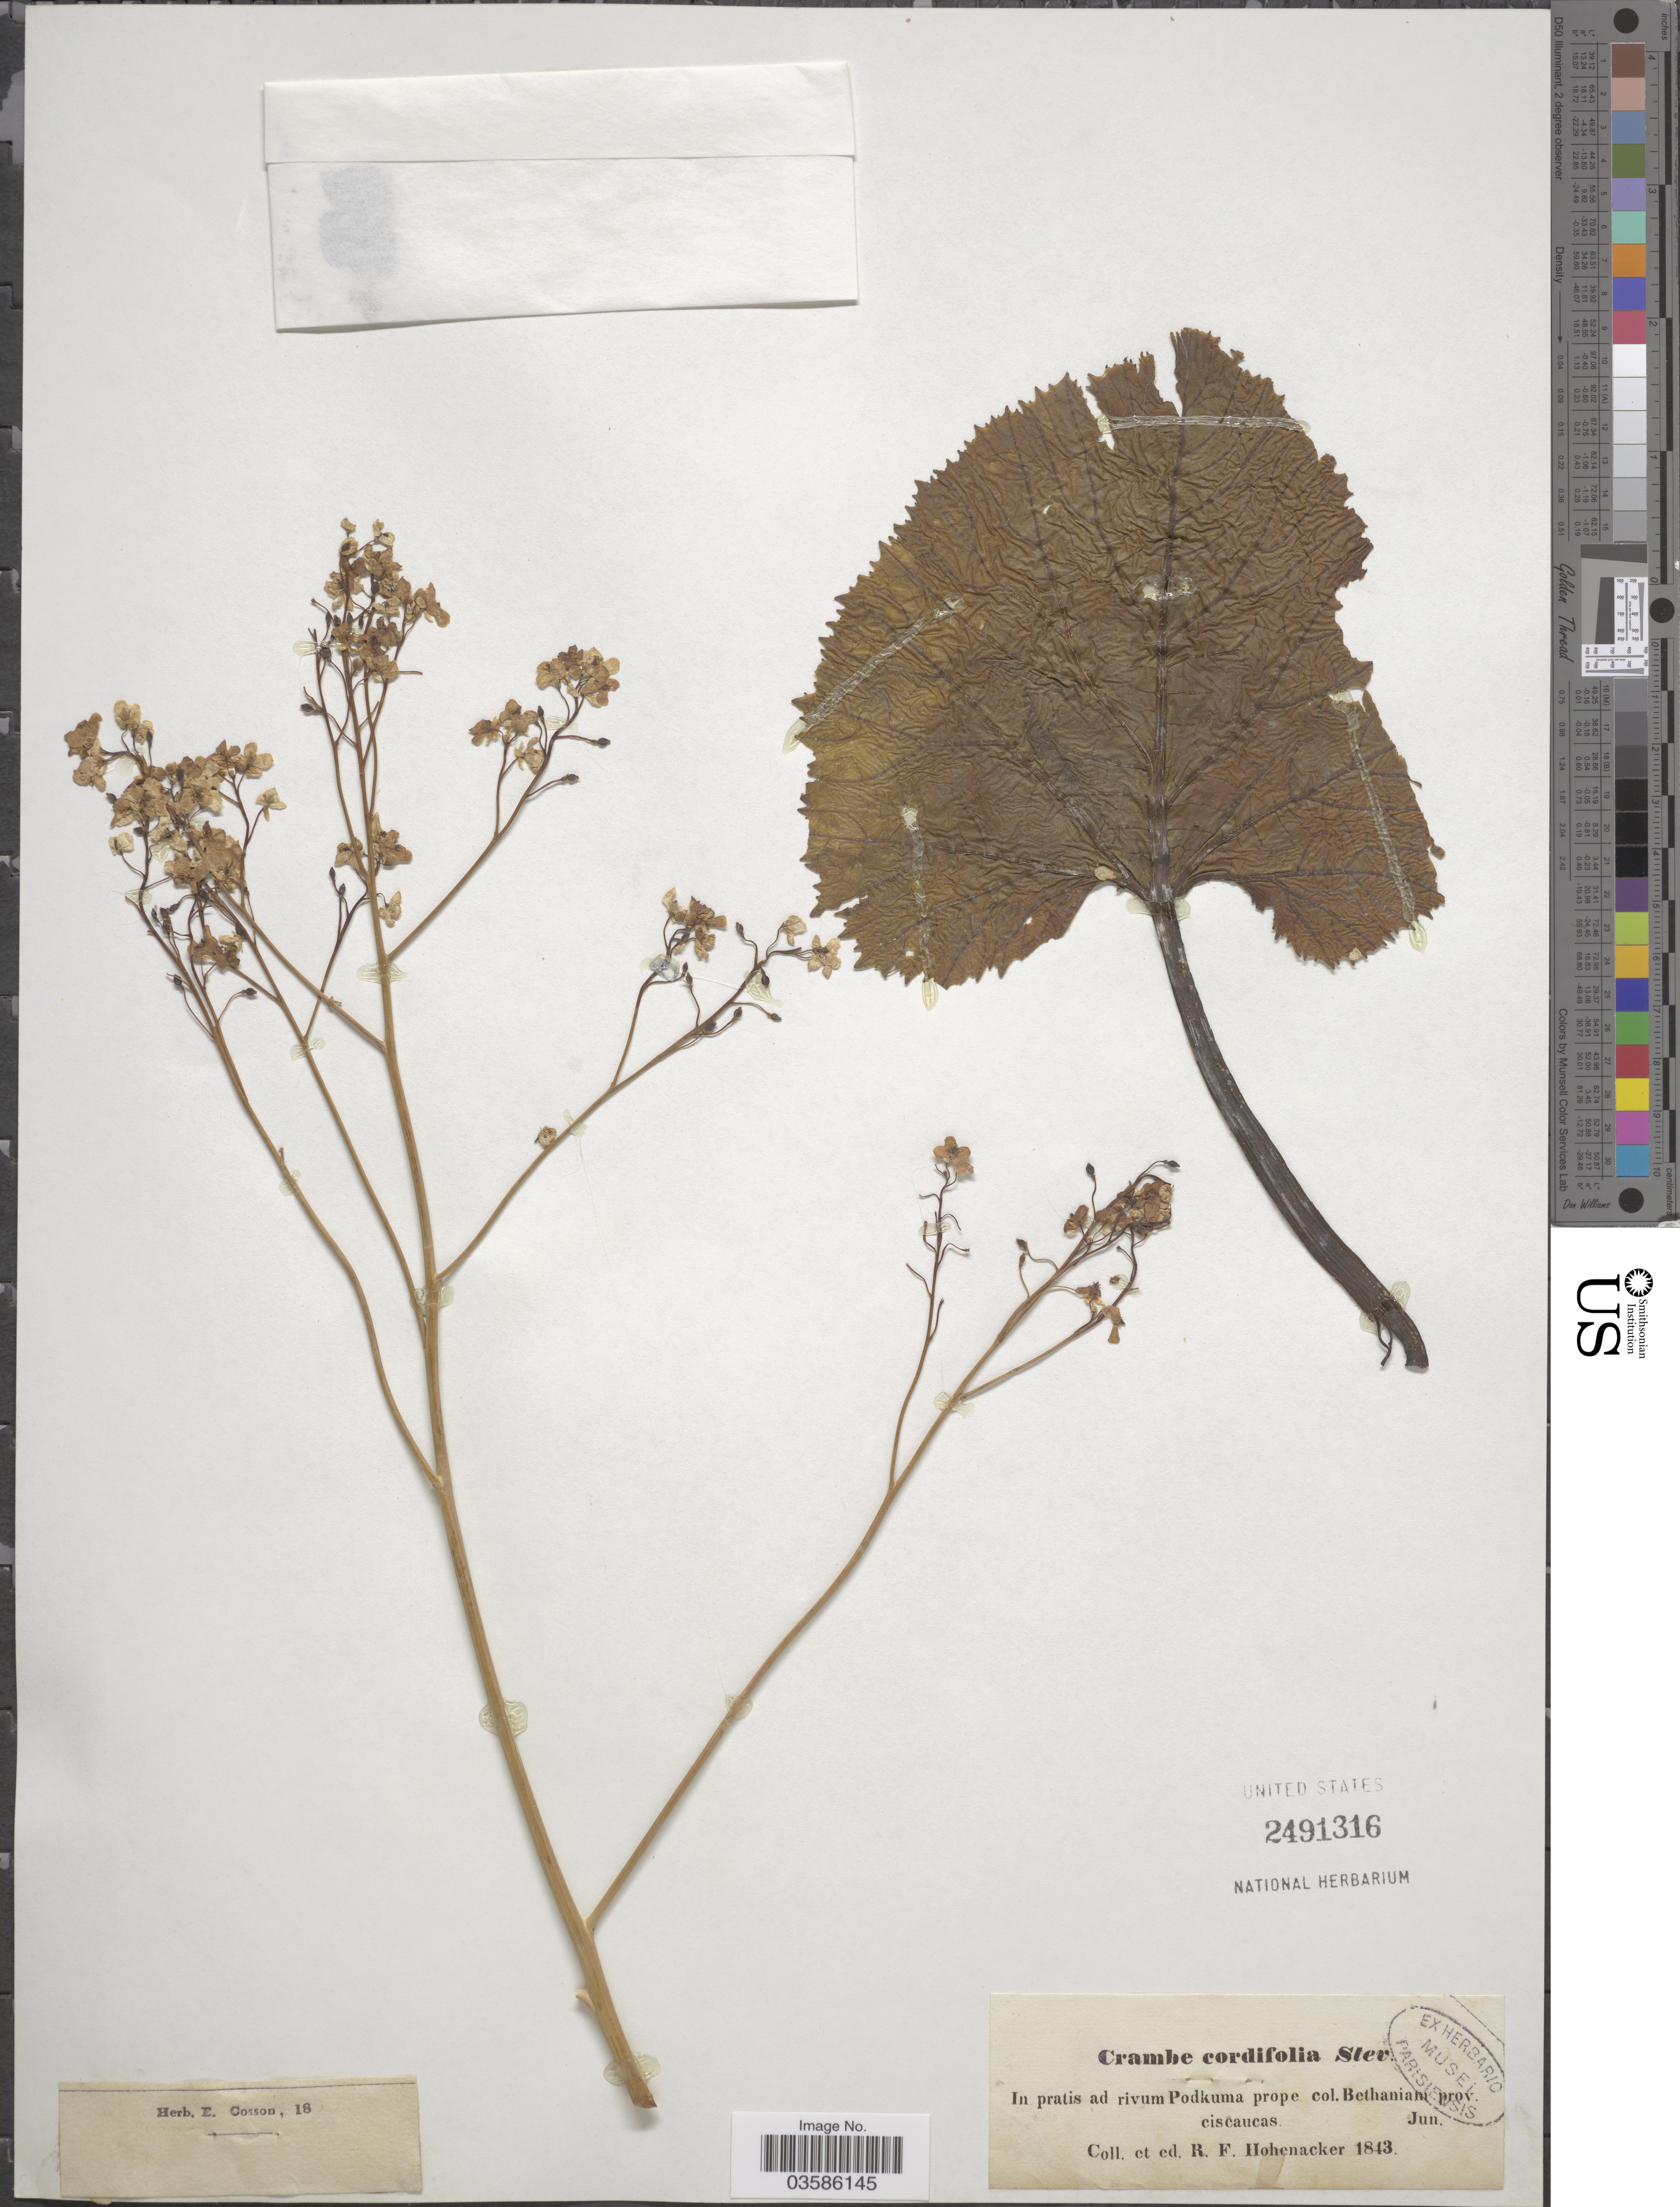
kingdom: Plantae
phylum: Tracheophyta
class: Magnoliopsida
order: Brassicales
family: Brassicaceae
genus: Crambe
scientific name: Crambe cordifolia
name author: Steven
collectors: R. F. Hohenacker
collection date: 1843-06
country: Georgia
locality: In pratis ad rivum Podkuma prope col. Bethaniam prov. ciscaucas.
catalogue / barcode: US 2491316